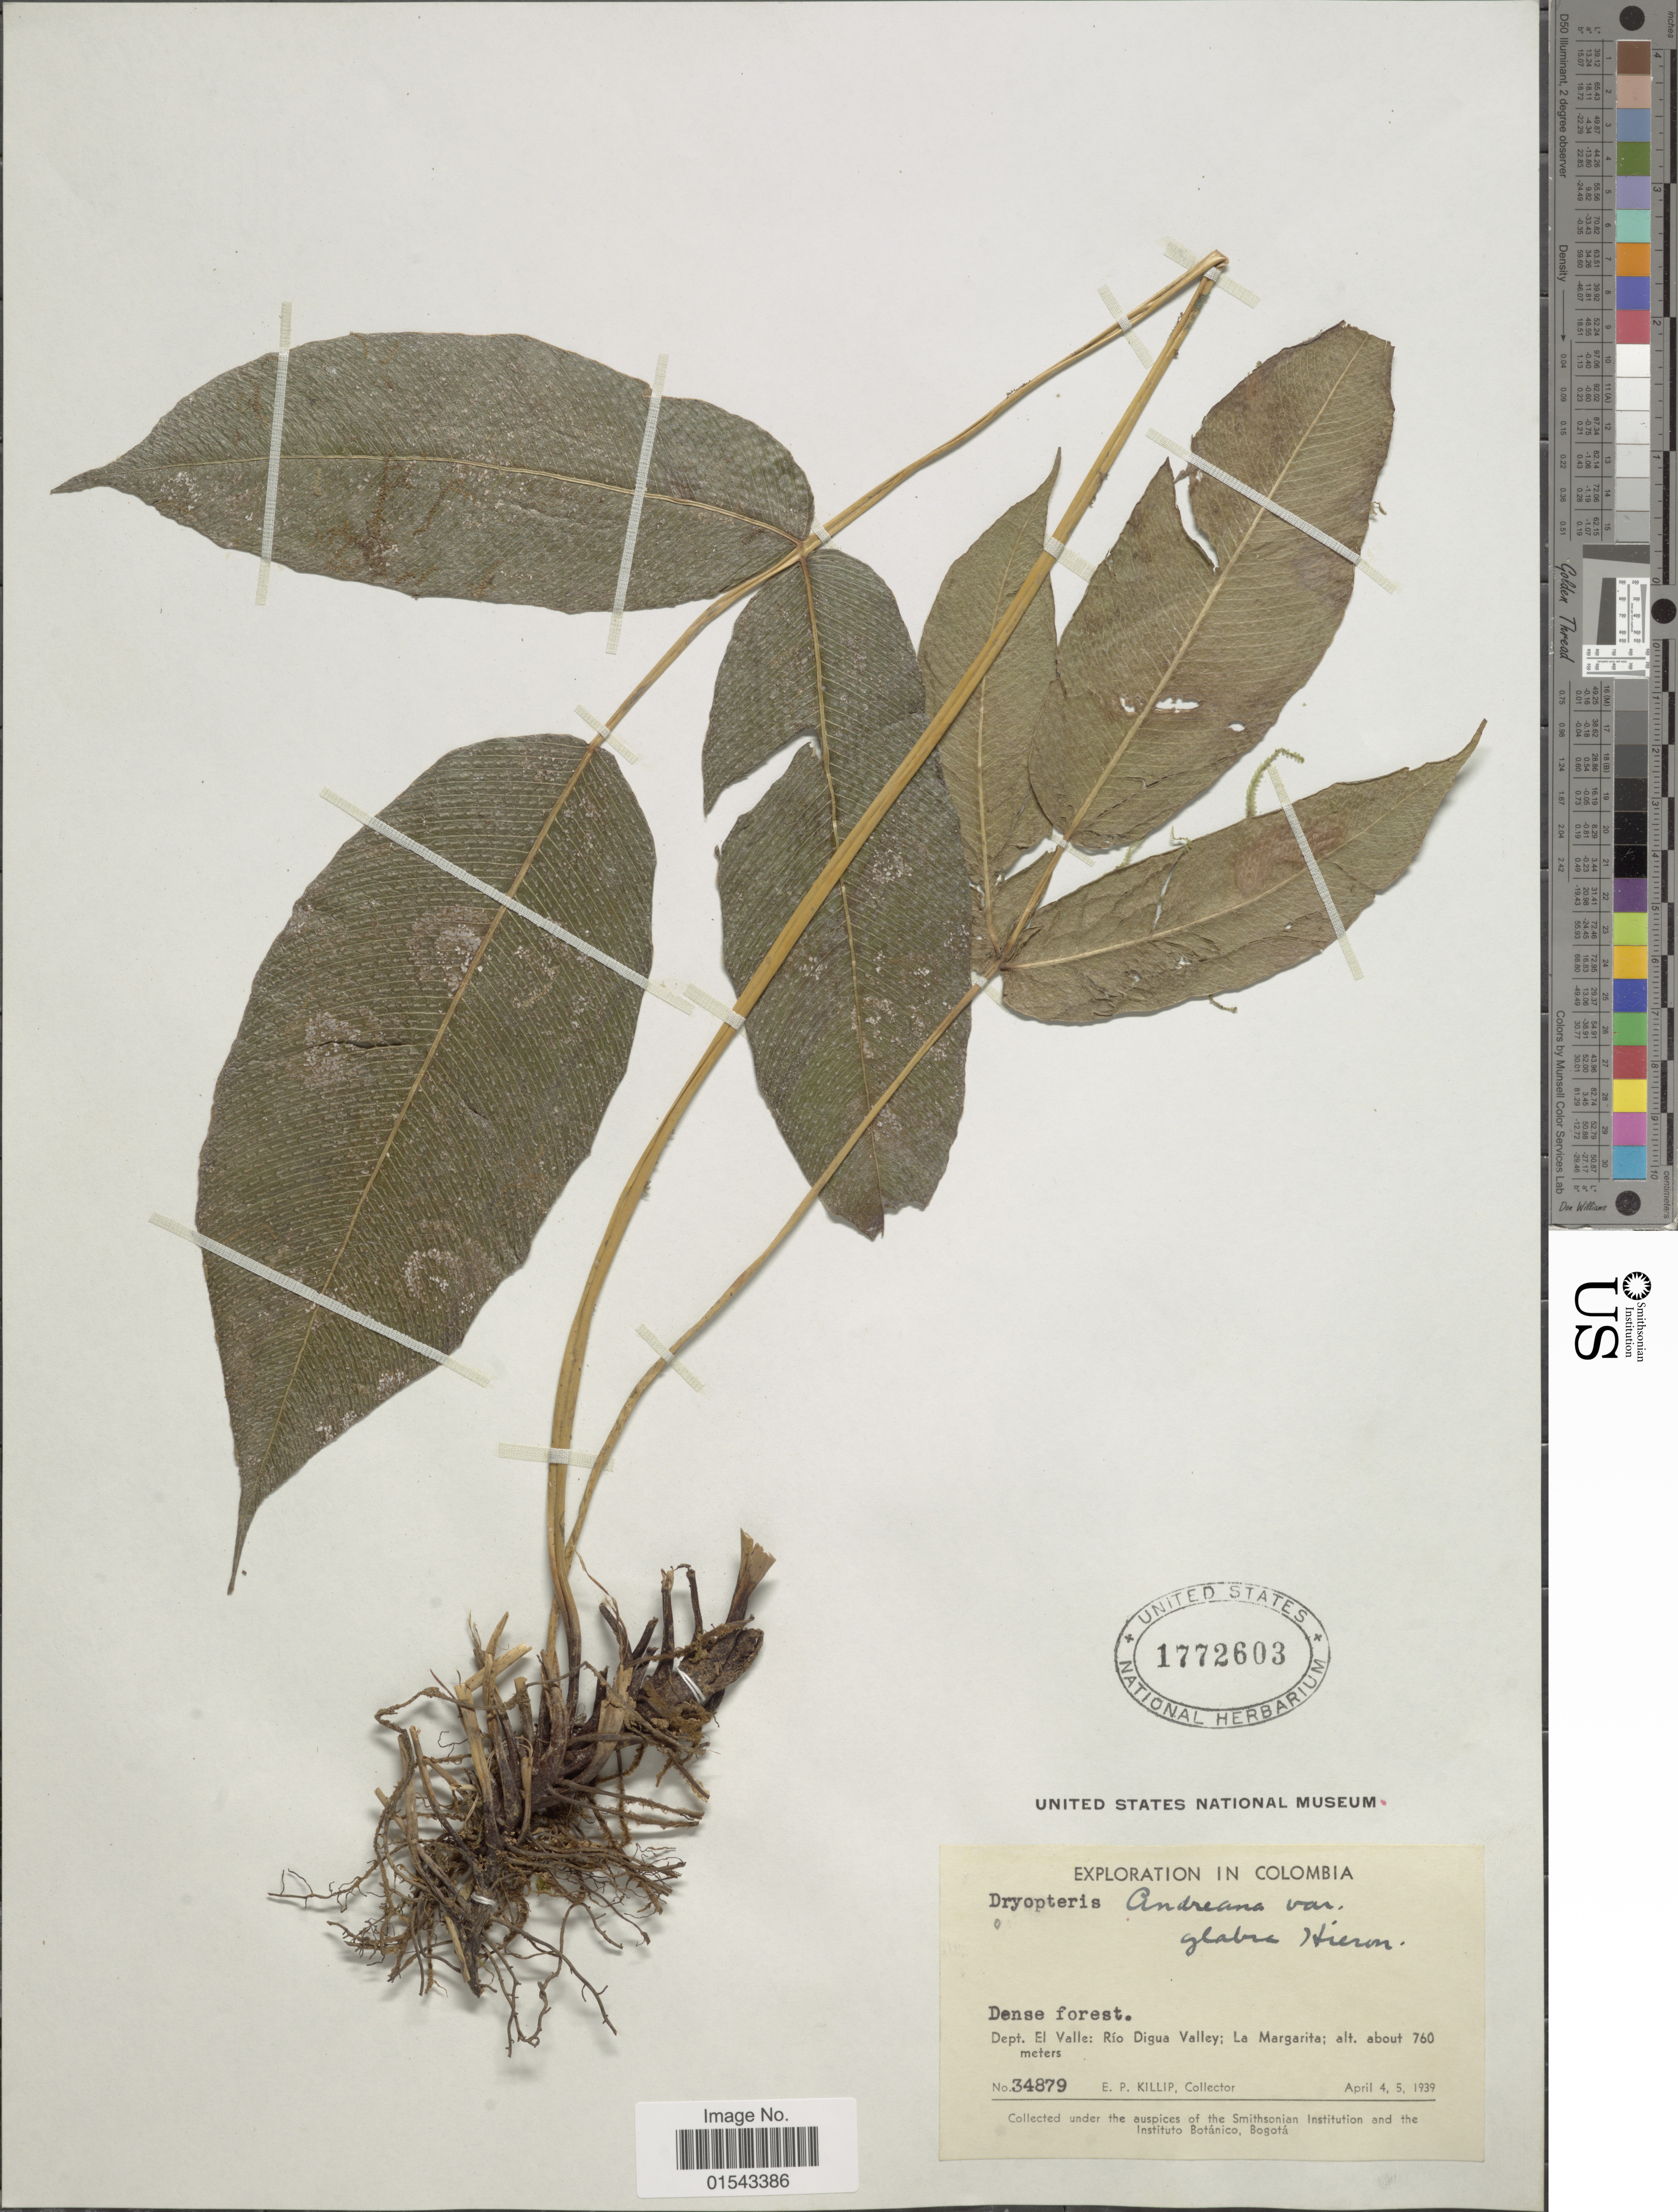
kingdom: Plantae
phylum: Tracheophyta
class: Polypodiopsida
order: Polypodiales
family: Thelypteridaceae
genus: Meniscium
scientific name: Meniscium andreanum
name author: Sodiro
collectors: E. P. Killip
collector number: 34879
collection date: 1939-04-04/1939-04-05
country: Colombia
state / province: Valle del Cauca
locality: Dept. El Valle: Río Digua Valley; La Margarita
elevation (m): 760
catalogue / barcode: US 1772603